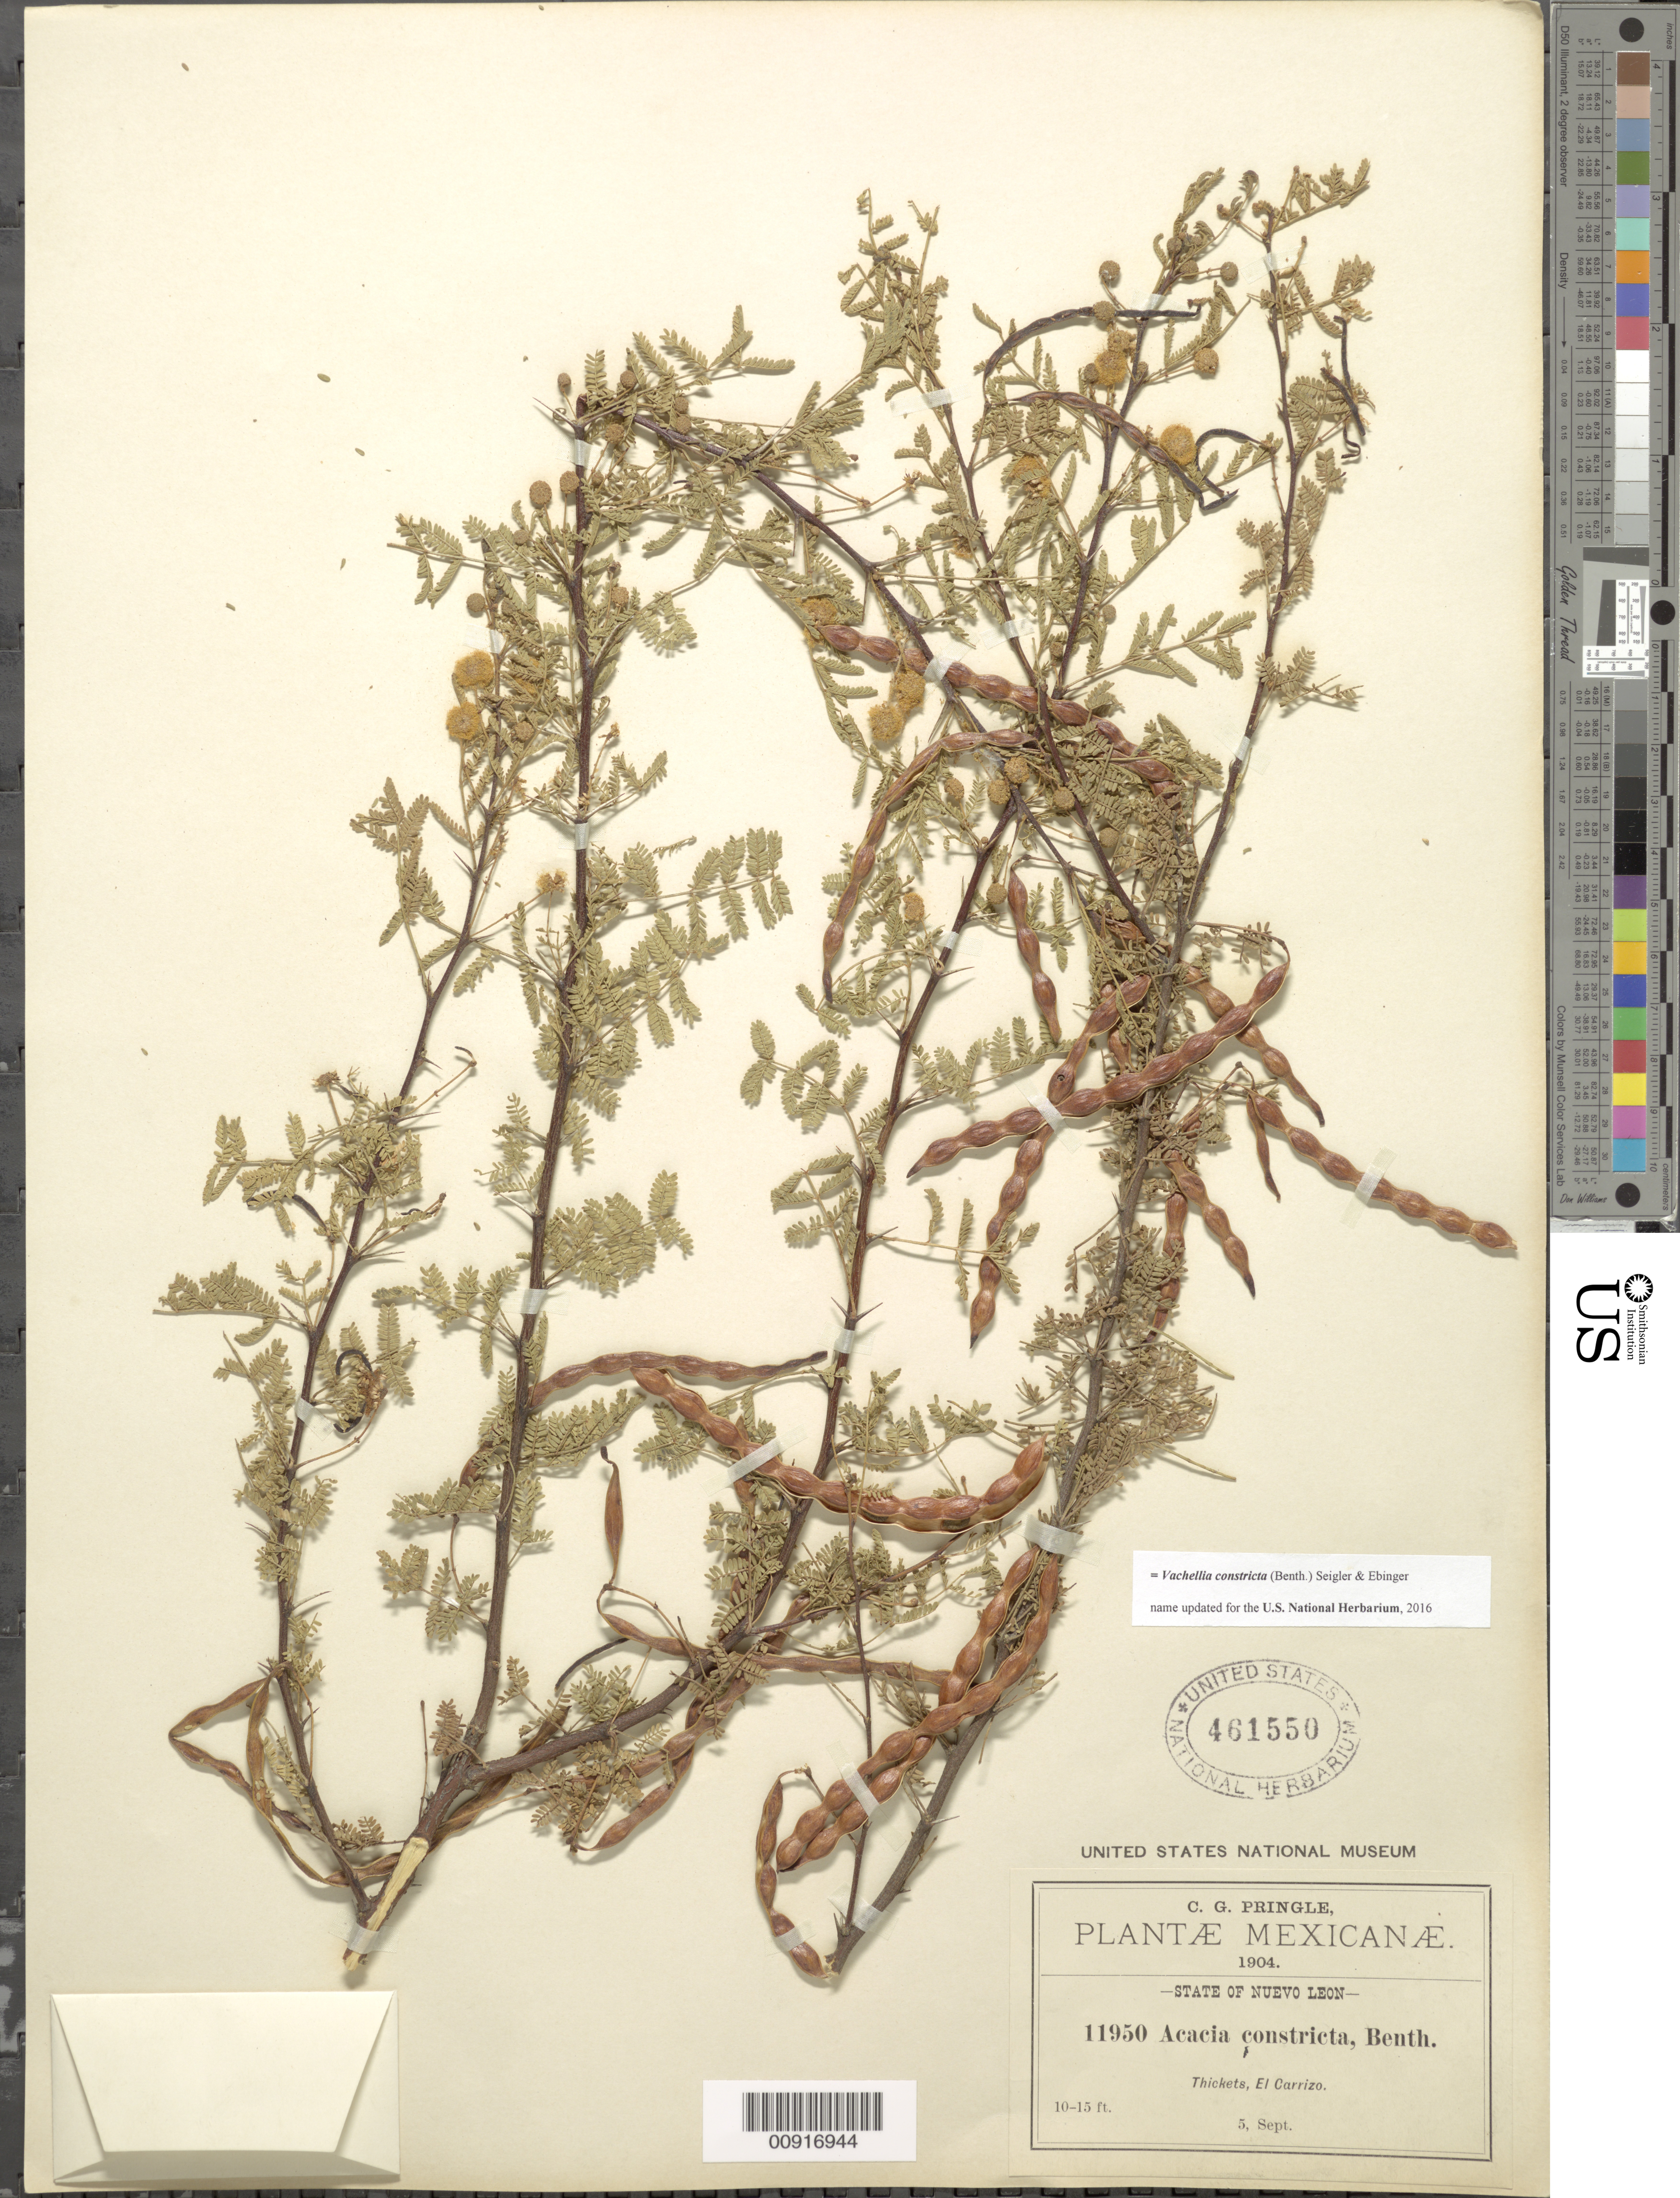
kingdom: Plantae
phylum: Tracheophyta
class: Magnoliopsida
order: Fabales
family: Fabaceae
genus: Vachellia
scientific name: Vachellia constricta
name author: (Benth.) Seigler & Ebinger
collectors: C. G. Pringle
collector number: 11950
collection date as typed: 05 Sep 1904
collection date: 1904-09-05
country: Mexico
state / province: Nuevo León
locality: El carrizo.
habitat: Thickets.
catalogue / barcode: US 461550